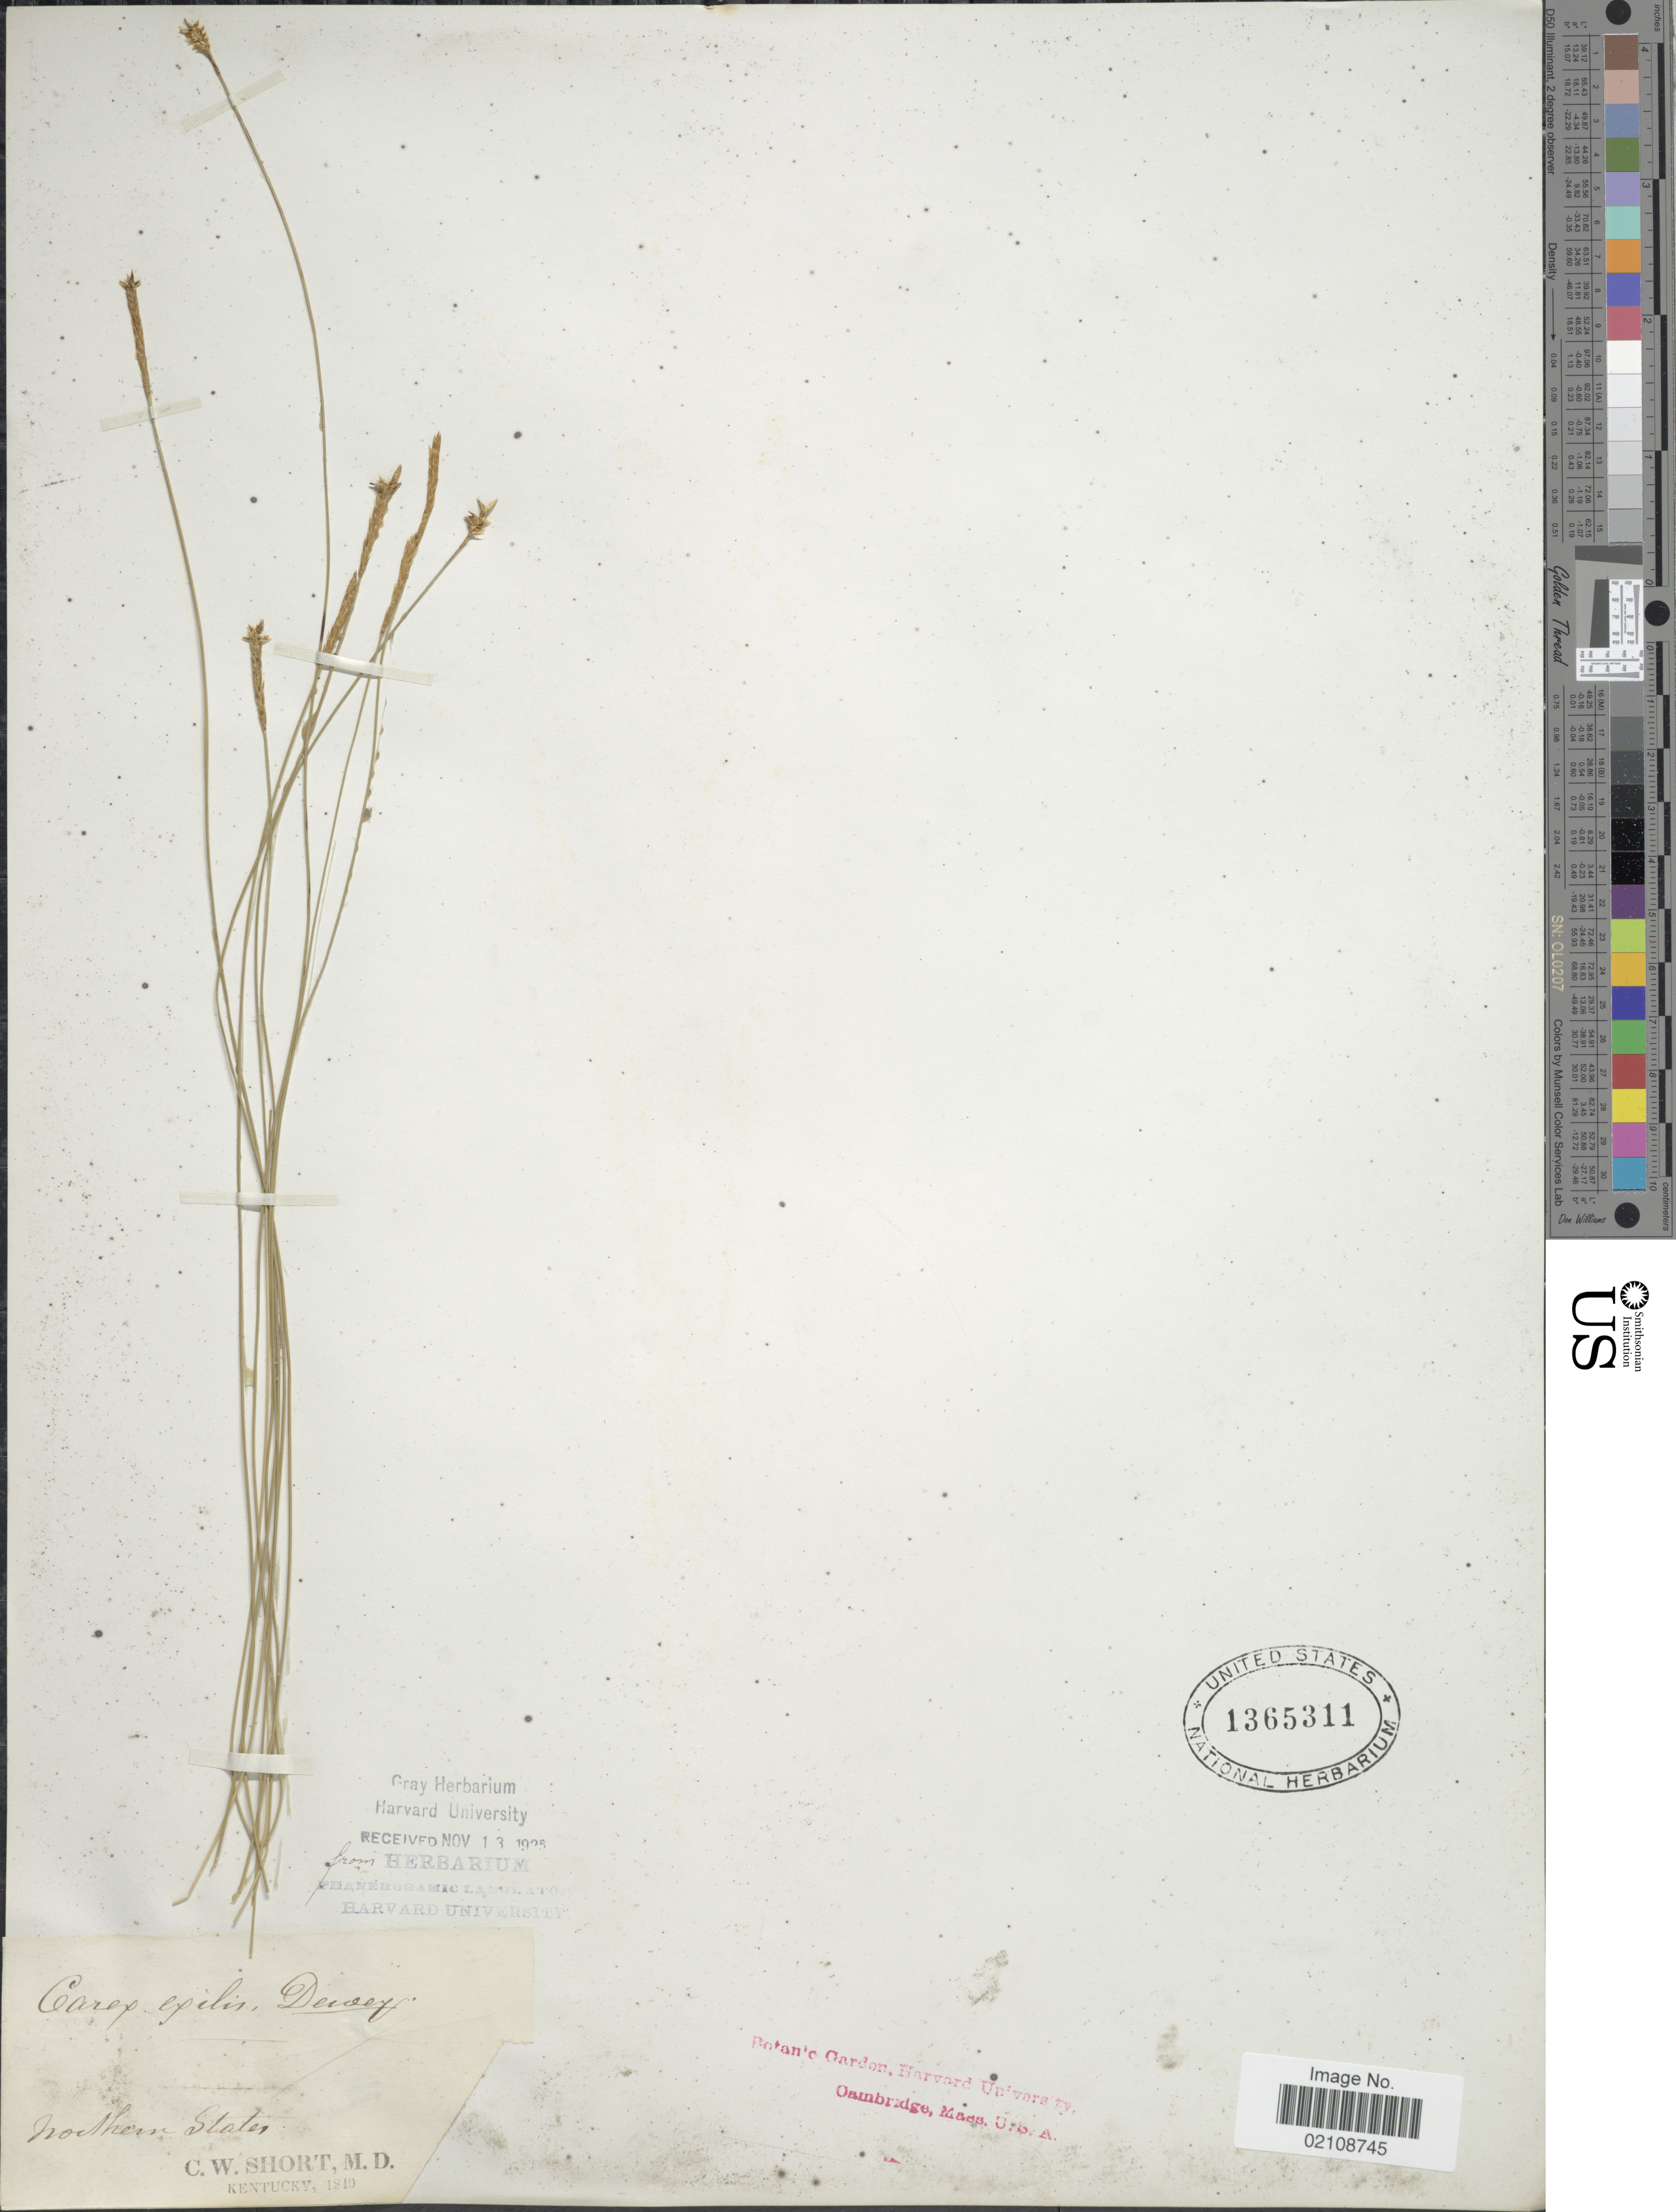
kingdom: Plantae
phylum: Tracheophyta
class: Liliopsida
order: Poales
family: Cyperaceae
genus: Carex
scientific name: Carex exilis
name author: Dewey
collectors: C. W. Short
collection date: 1810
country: United States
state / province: Kentucky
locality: Northern States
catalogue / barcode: US 1365311